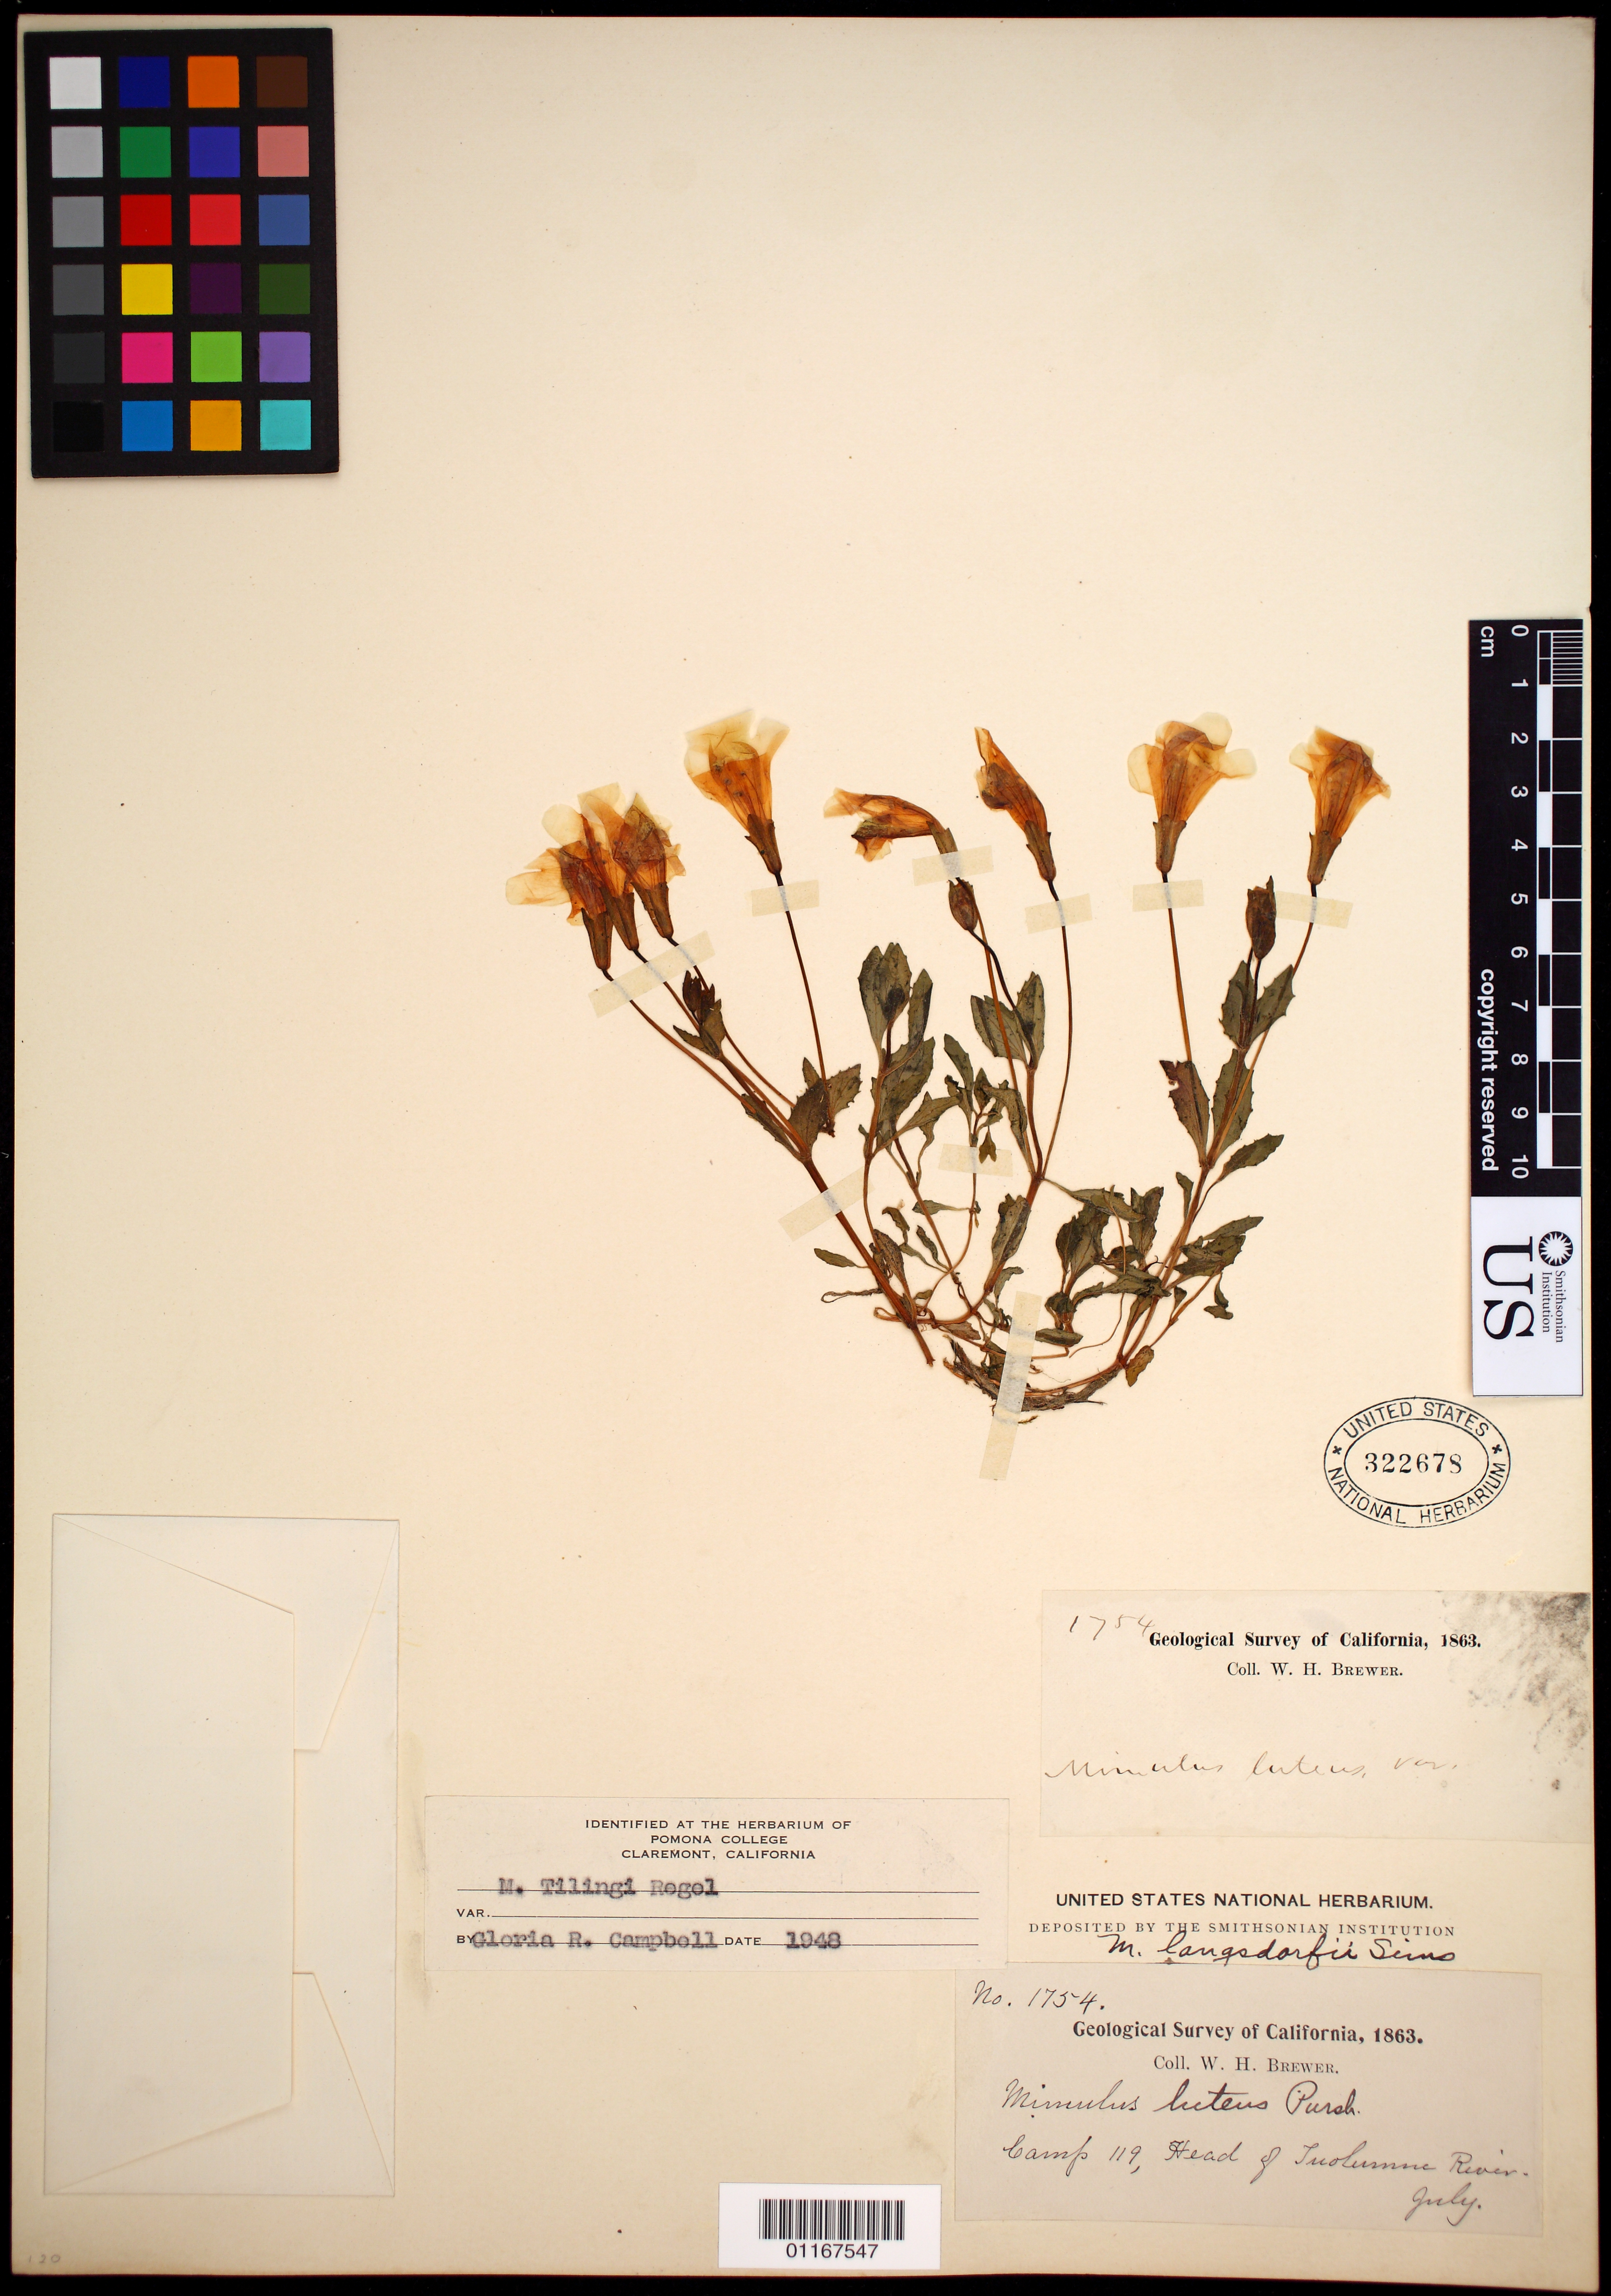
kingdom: Plantae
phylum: Tracheophyta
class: Magnoliopsida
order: Lamiales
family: Phrymaceae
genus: Mimulus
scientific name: Mimulus tilingii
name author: Regel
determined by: Campbell, G. R.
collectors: W. H. Brewer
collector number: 1754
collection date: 1863-07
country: United States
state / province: California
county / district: Tuolumne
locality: Camp119, Head of Tuolumne River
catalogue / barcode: US 322678